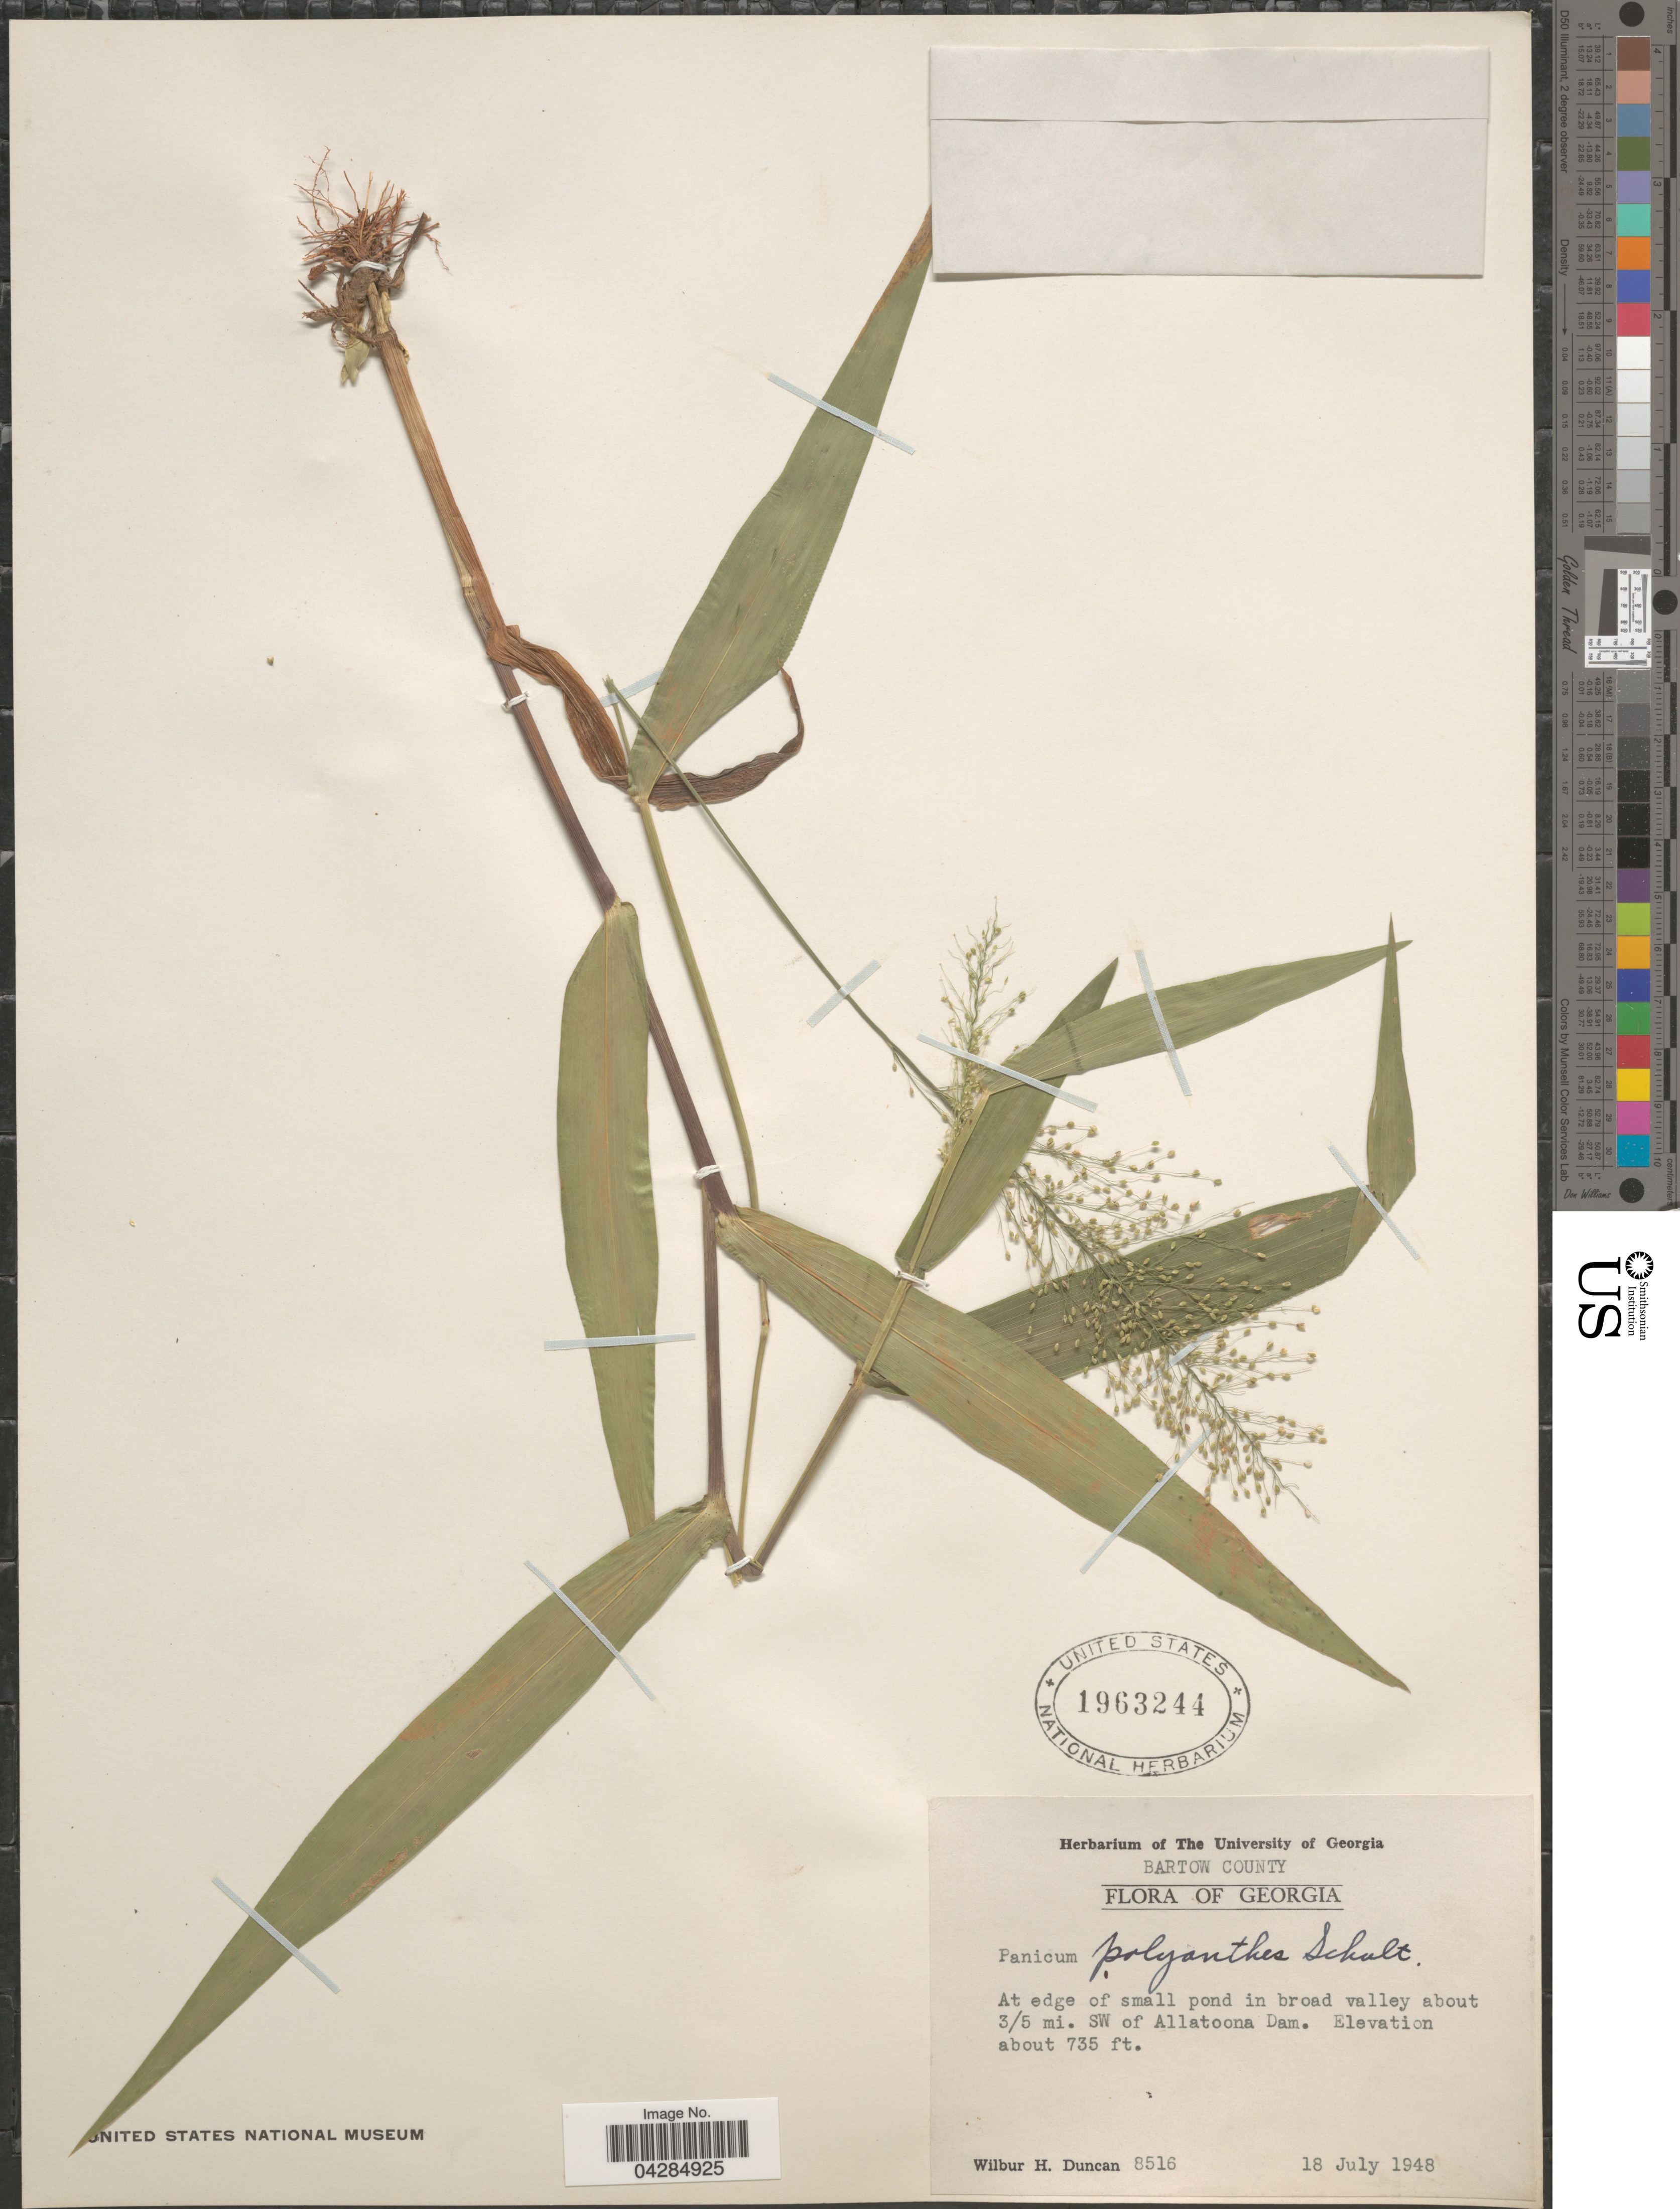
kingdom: Plantae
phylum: Tracheophyta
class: Liliopsida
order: Poales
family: Poaceae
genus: Dichanthelium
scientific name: Dichanthelium polyanthes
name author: (Schult.) Mohlenbr.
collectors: W. H. Duncan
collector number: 8516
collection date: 1948-07-18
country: United States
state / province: Georgia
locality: Bartow County. At edge of small pond in broad valley about 3/5 mi. SW of Allatoona Dam.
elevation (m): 224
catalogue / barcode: US 1963244